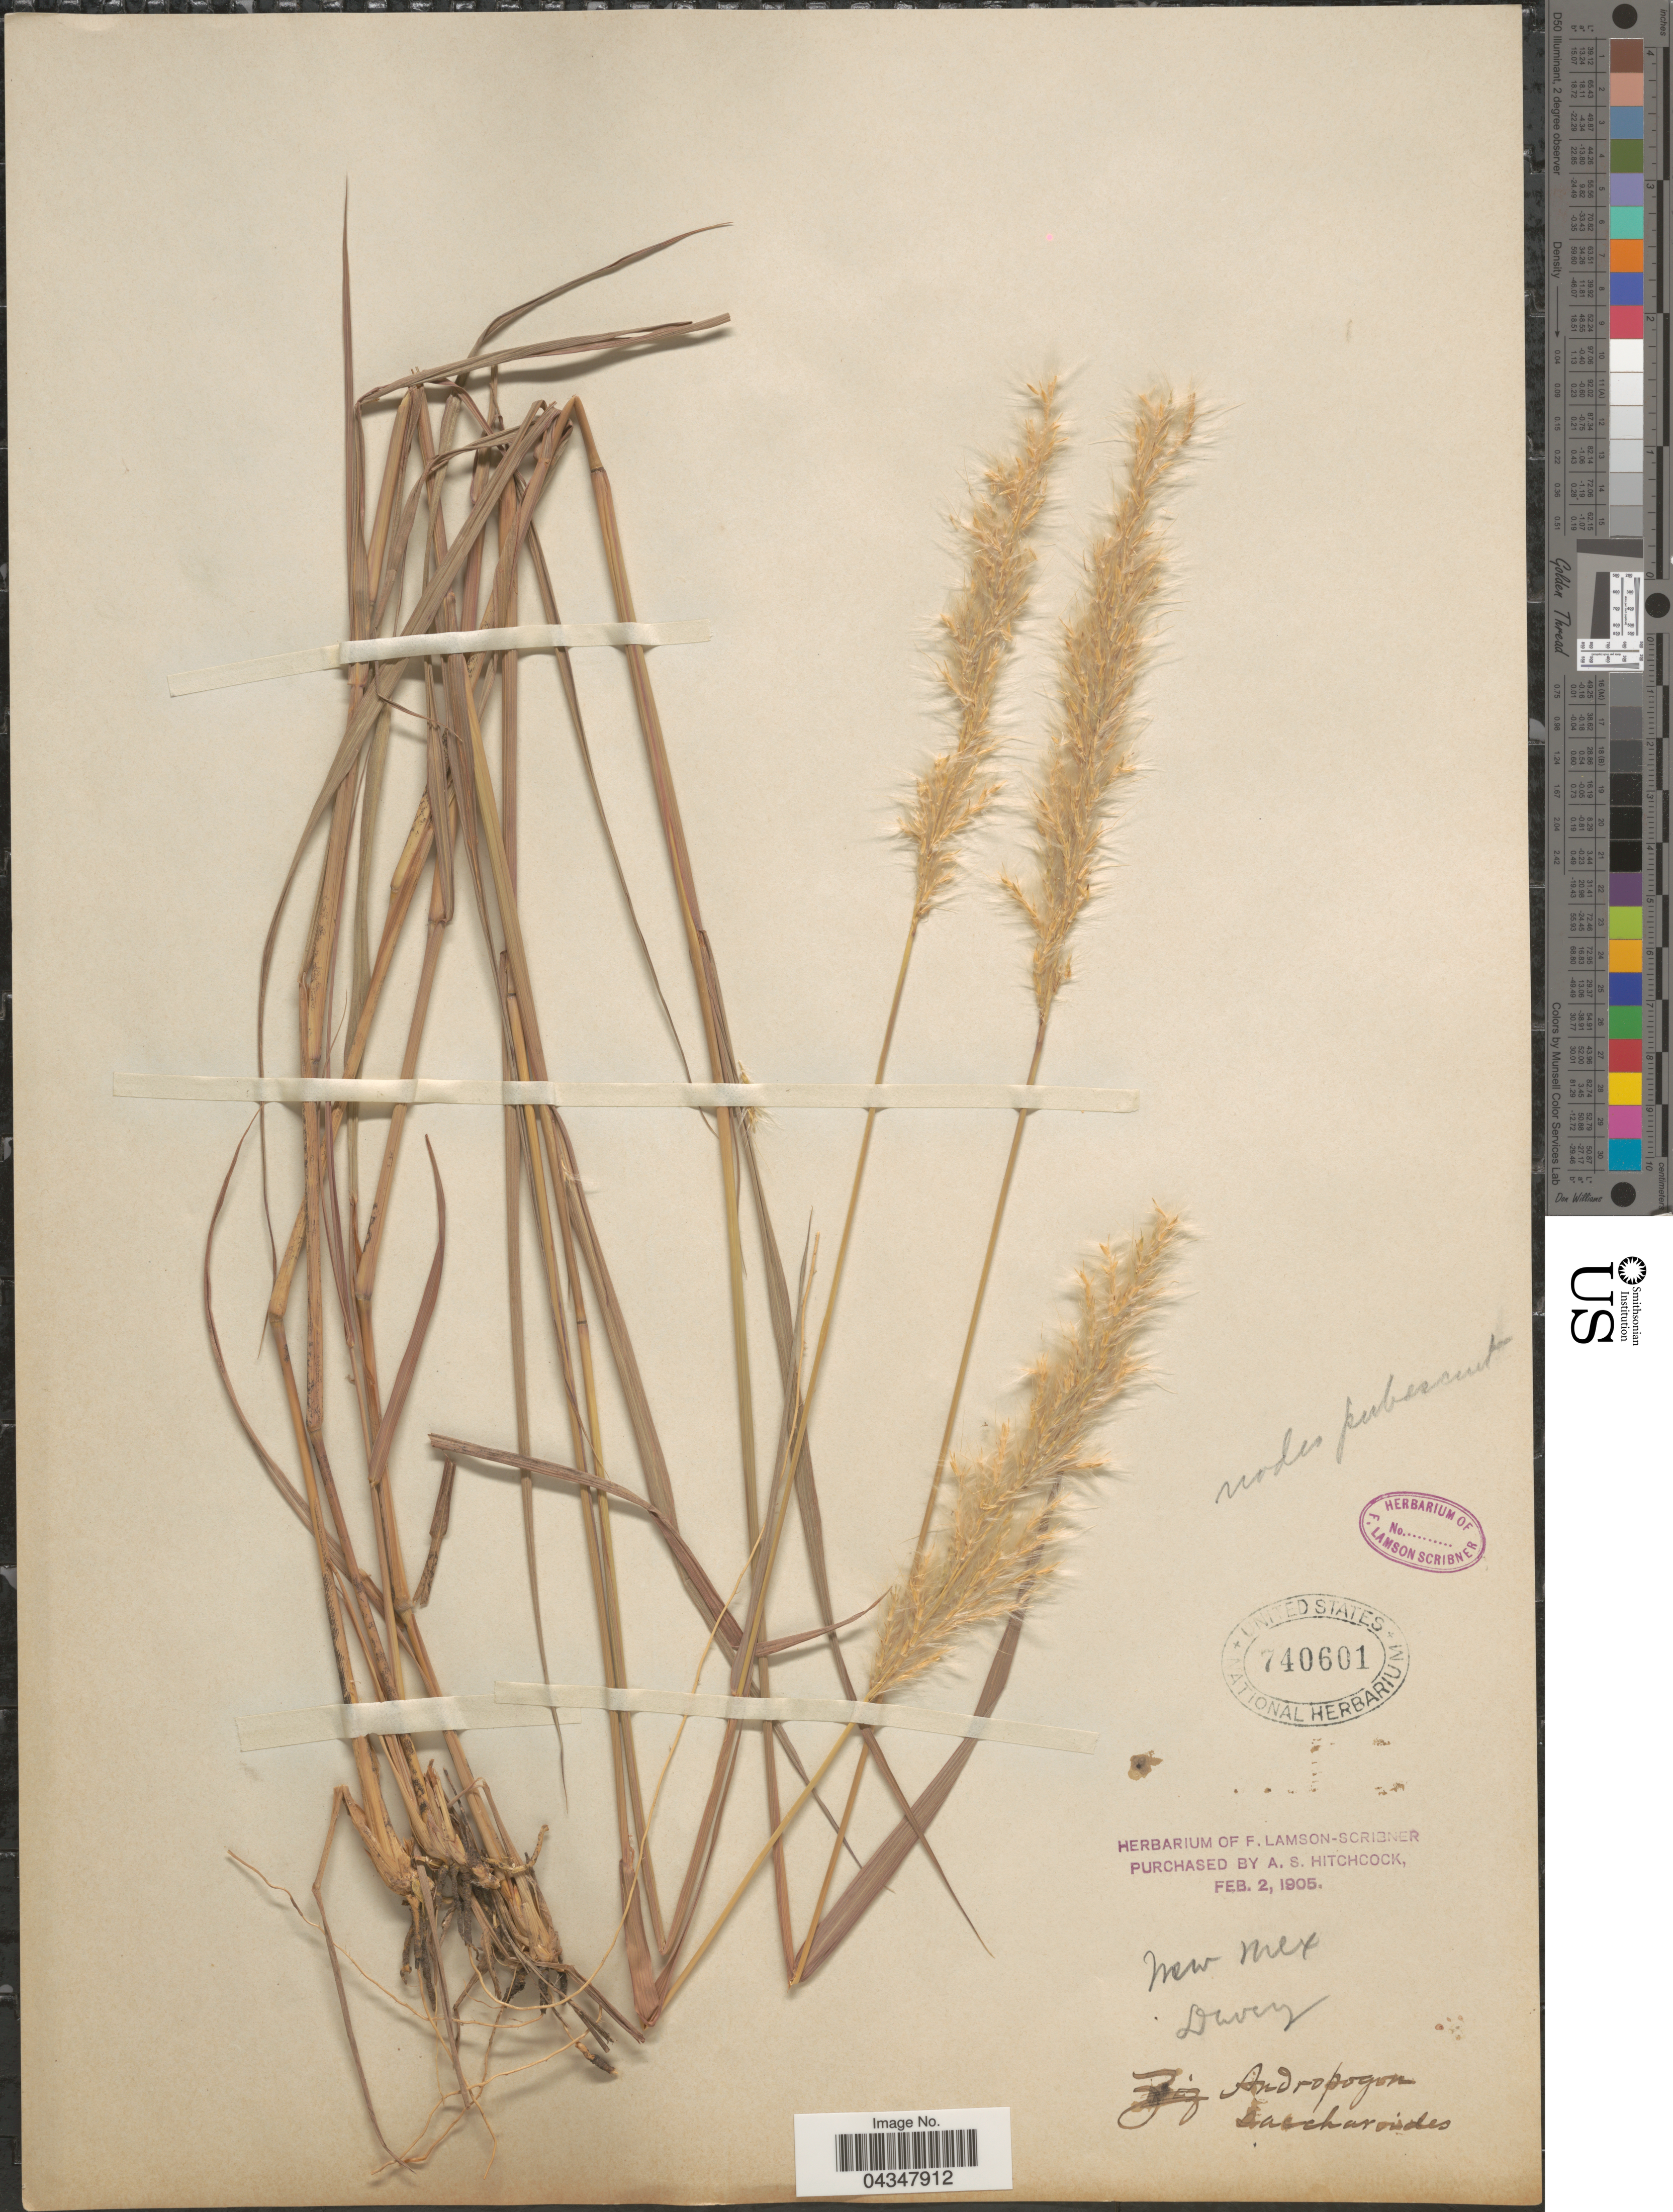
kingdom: Plantae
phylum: Tracheophyta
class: Liliopsida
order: Poales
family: Poaceae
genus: Bothriochloa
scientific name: Bothriochloa saccharoides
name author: (Sw.) Rydb.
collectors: -. Dewey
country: United States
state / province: New Mexico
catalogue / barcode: US 740601